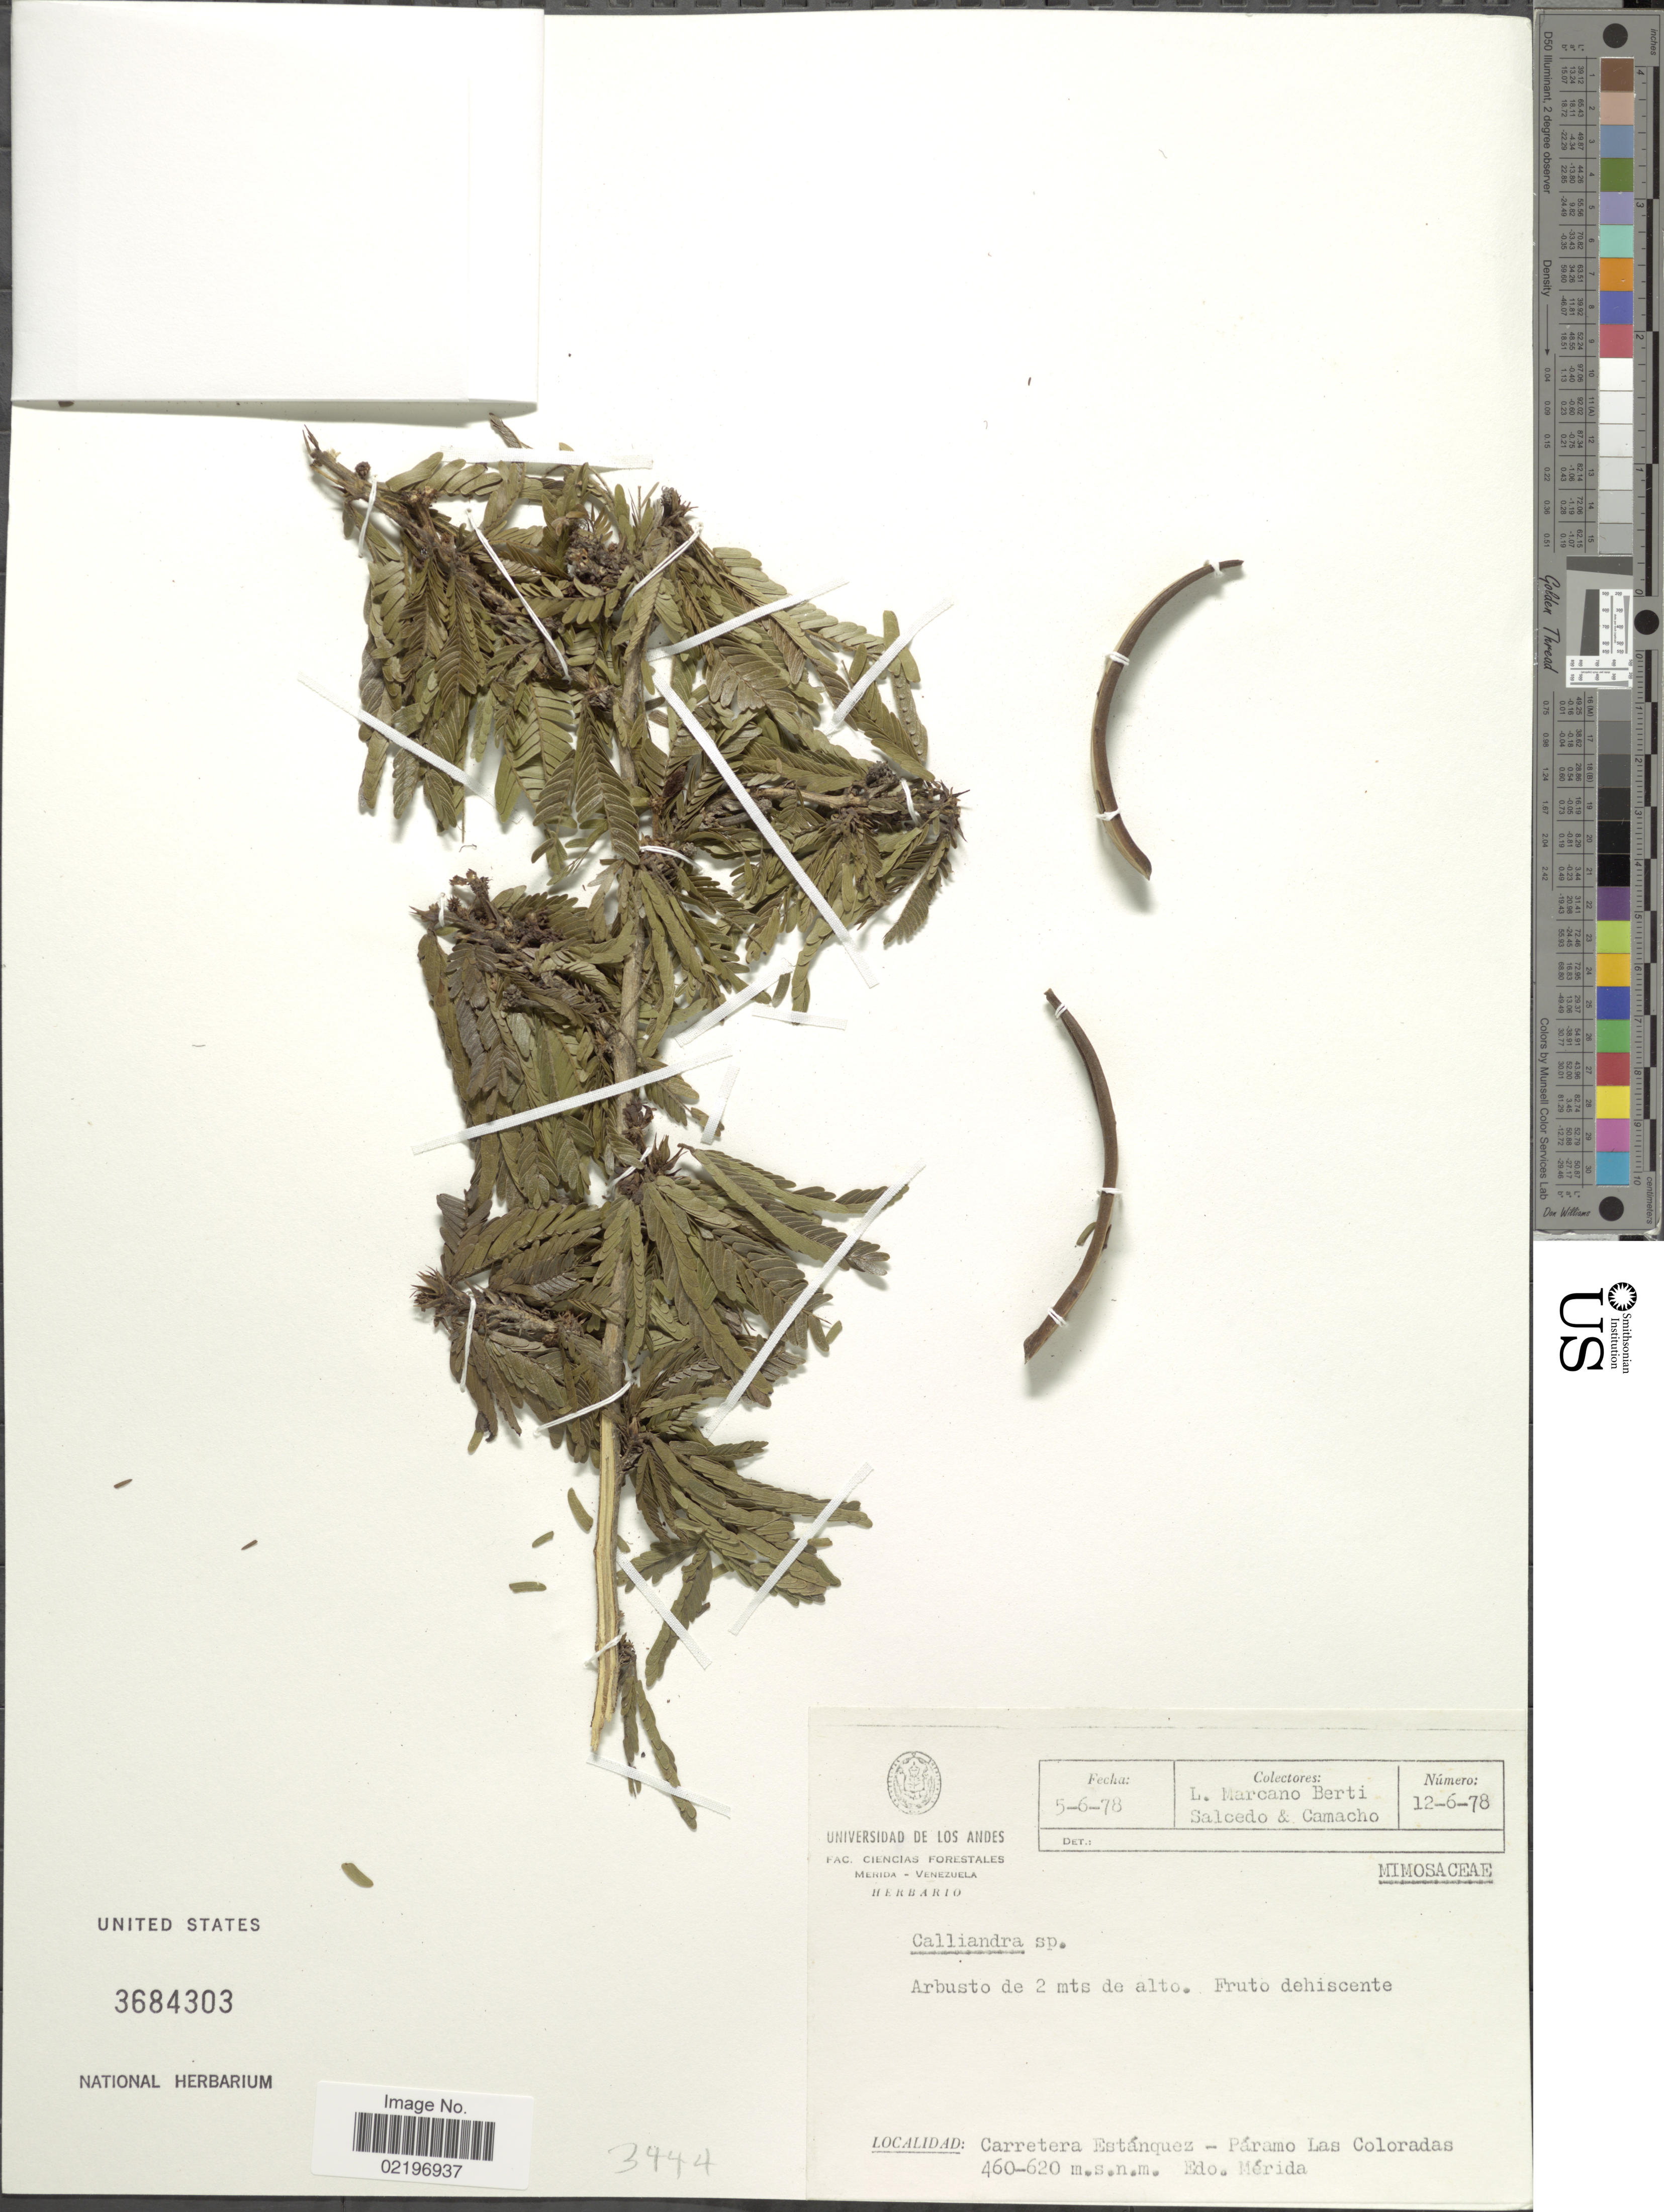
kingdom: Plantae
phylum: Tracheophyta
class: Magnoliopsida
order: Fabales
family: Fabaceae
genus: Calliandra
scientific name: Calliandra sp.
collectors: L. Marcano-Berti, Salcedo & Camacho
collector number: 12-6-78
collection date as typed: Transcribed d/m/y: 5/6/78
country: Venezuela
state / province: Mérida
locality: Carretera Estanquez - Paramo Las Coloradas. Edo. Merida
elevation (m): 460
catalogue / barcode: US 3684303